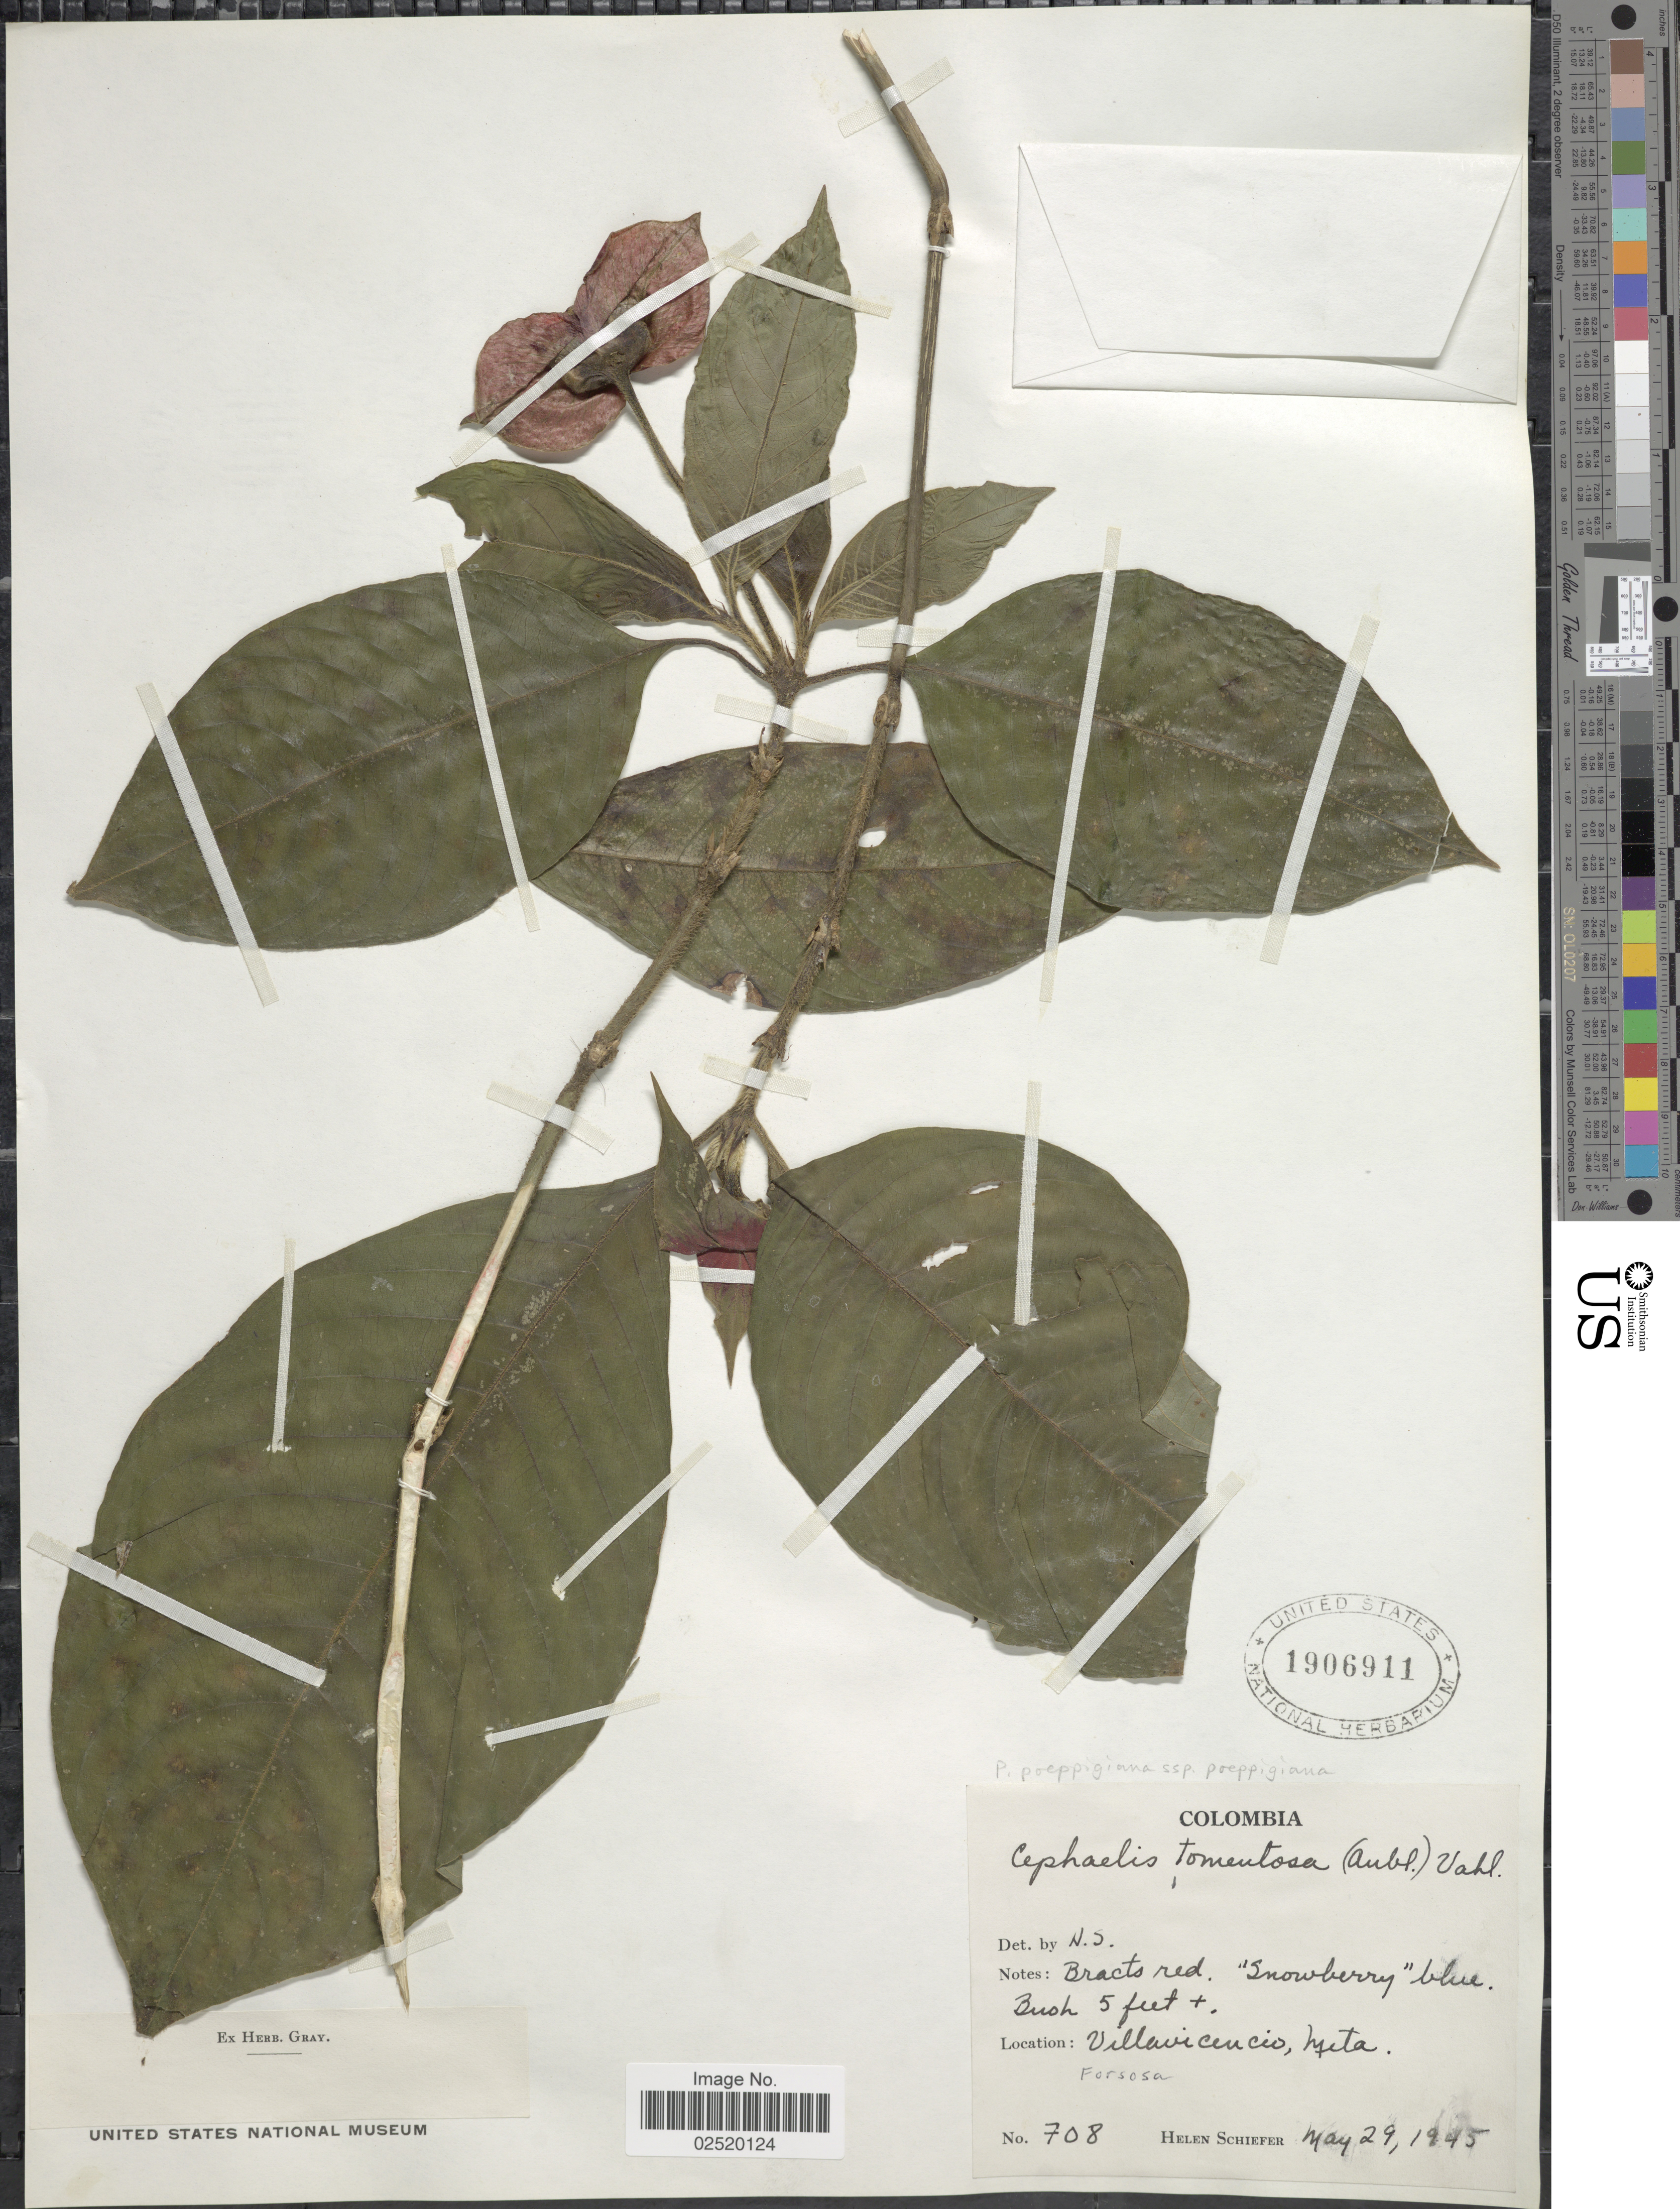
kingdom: Plantae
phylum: Tracheophyta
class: Magnoliopsida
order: Gentianales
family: Rubiaceae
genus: Psychotria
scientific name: Psychotria poeppigiana subsp. poeppigiana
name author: Müll. Arg.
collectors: H. Schiefer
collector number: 708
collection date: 1945-05-29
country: Colombia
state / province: Meta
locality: Villavicencio, Meta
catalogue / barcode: US 1906911